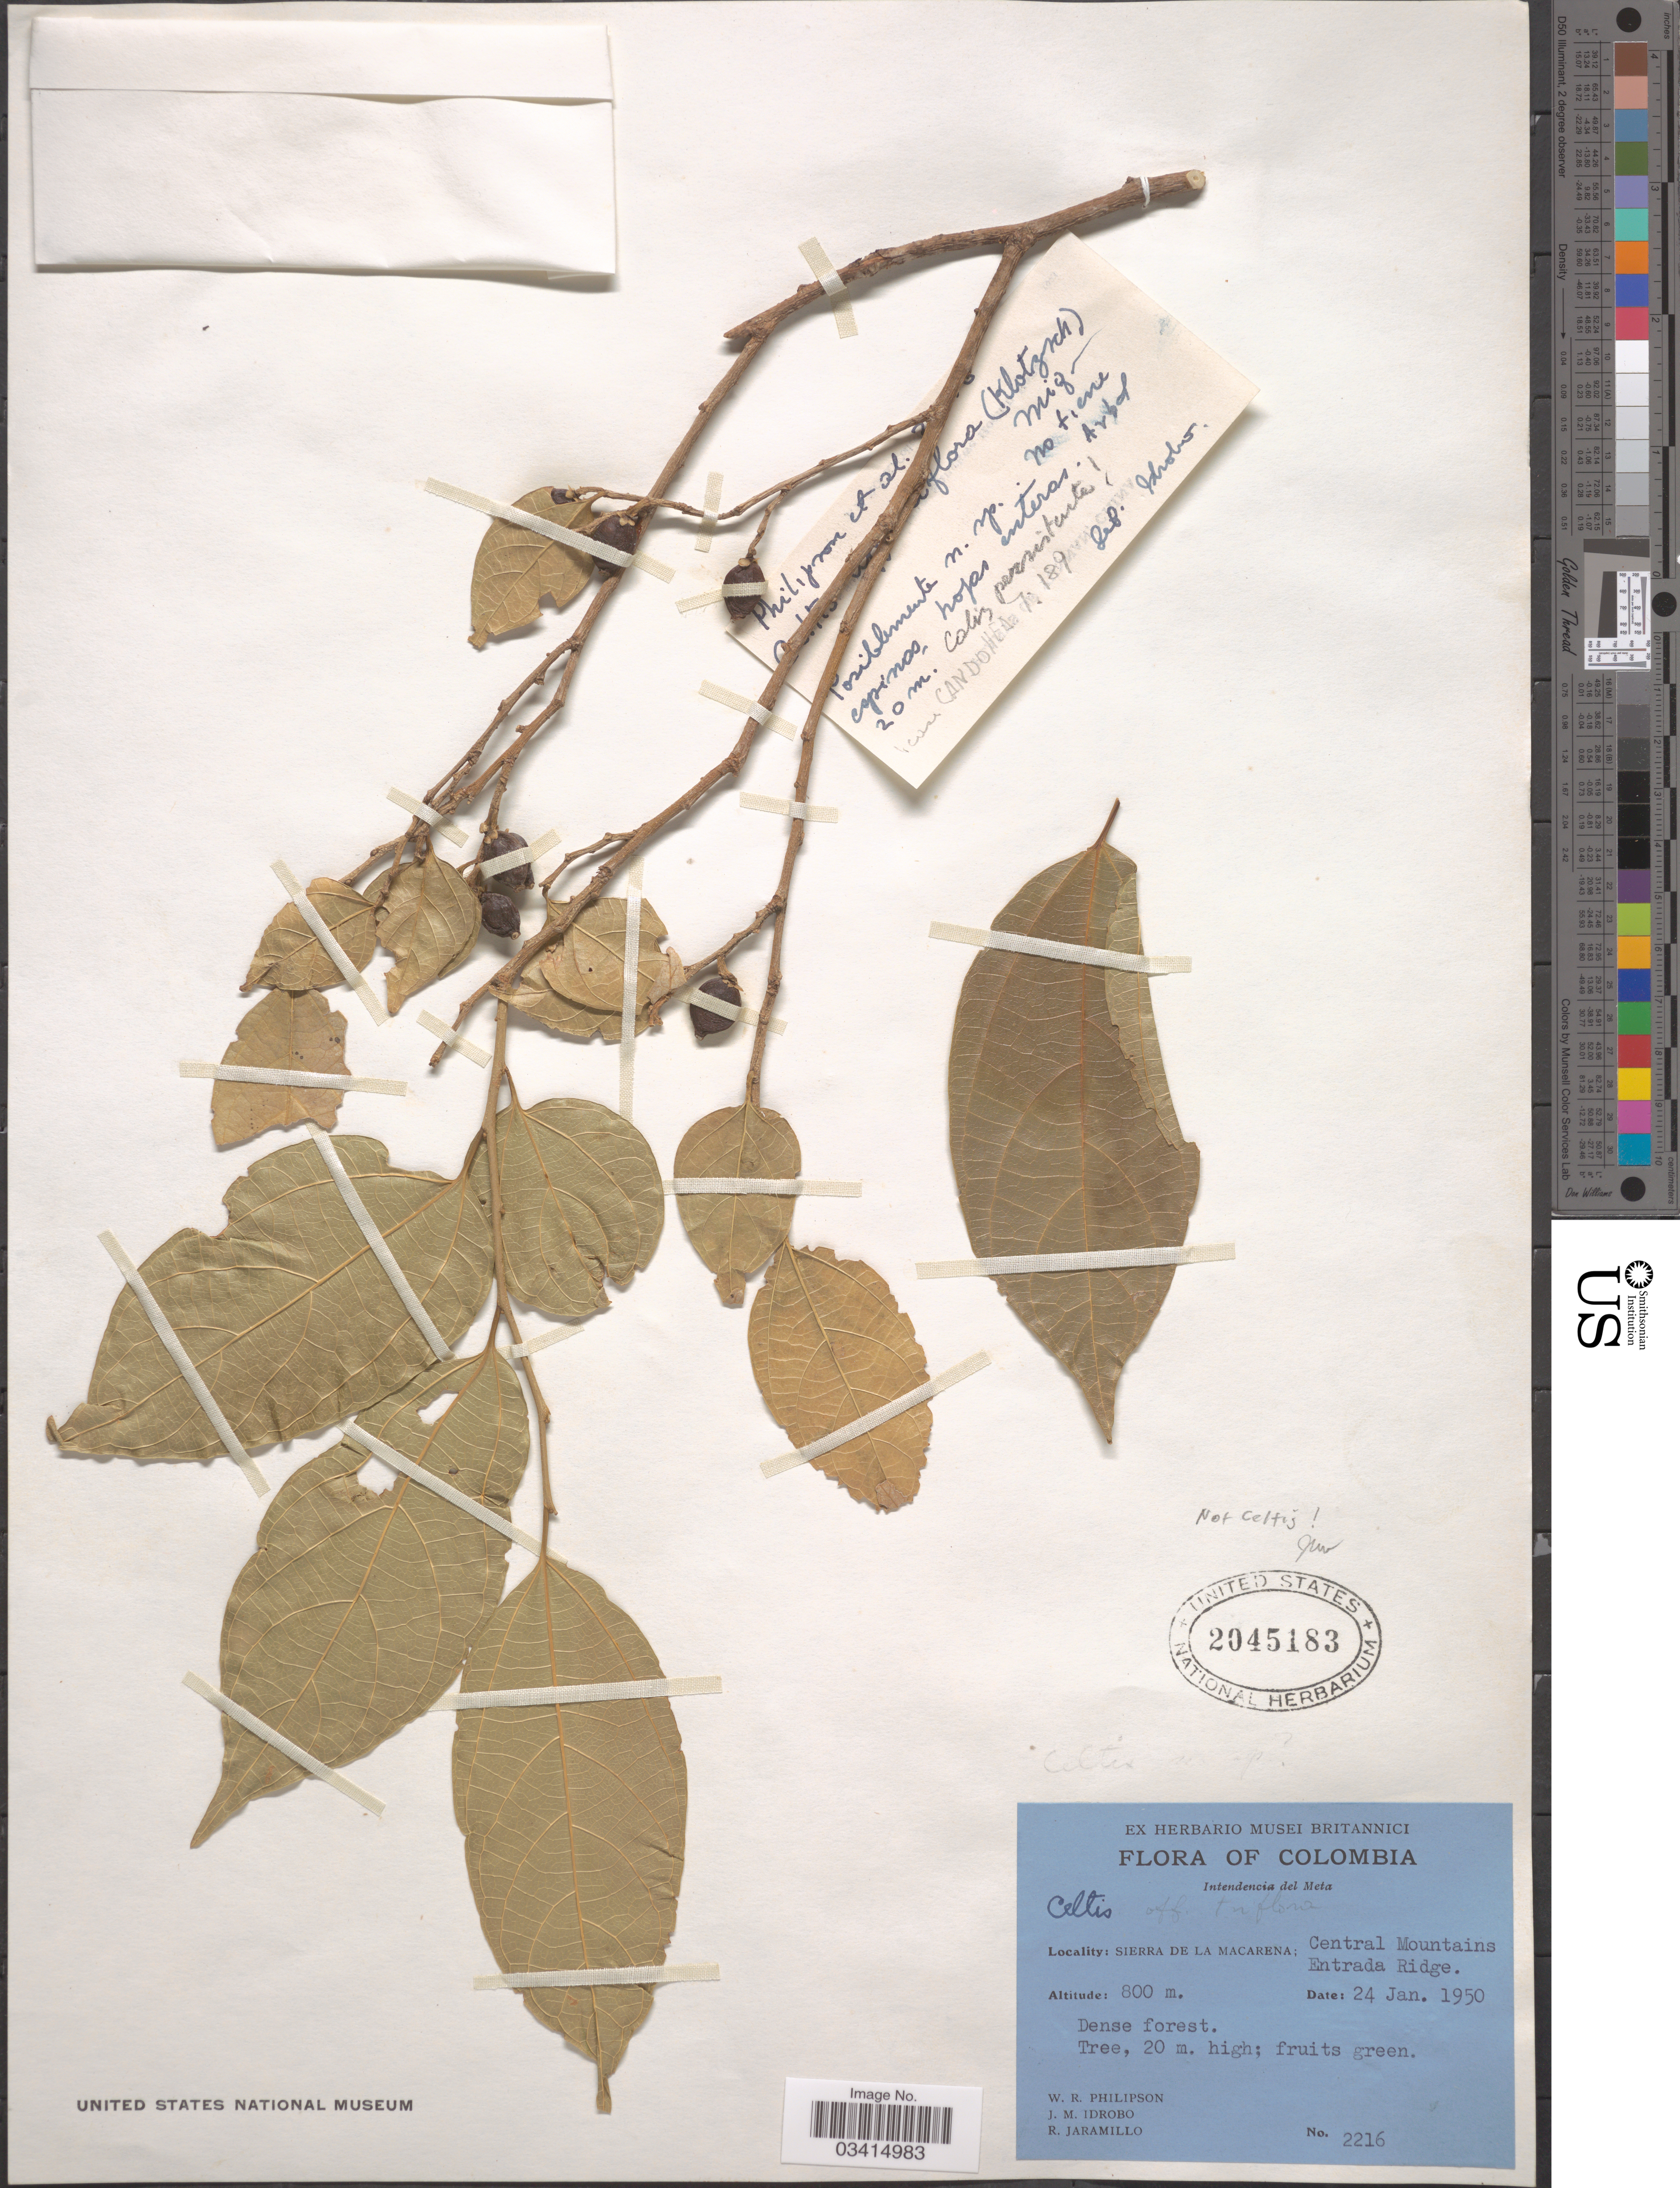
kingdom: Plantae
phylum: Tracheophyta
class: Magnoliopsida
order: Rosales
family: Cannabaceae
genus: Celtis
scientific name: Celtis triflora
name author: (Klotzsch) Ruiz ex Miq.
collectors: W. R. Philipson, J. M. Idrobo & R. Jaramillo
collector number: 2216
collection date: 1950-01-24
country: Colombia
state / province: Meta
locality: Intendencia del Meta. Sierra de La Macarena: Central Mountains. Entrada Ridge.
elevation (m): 800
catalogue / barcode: US 2045183